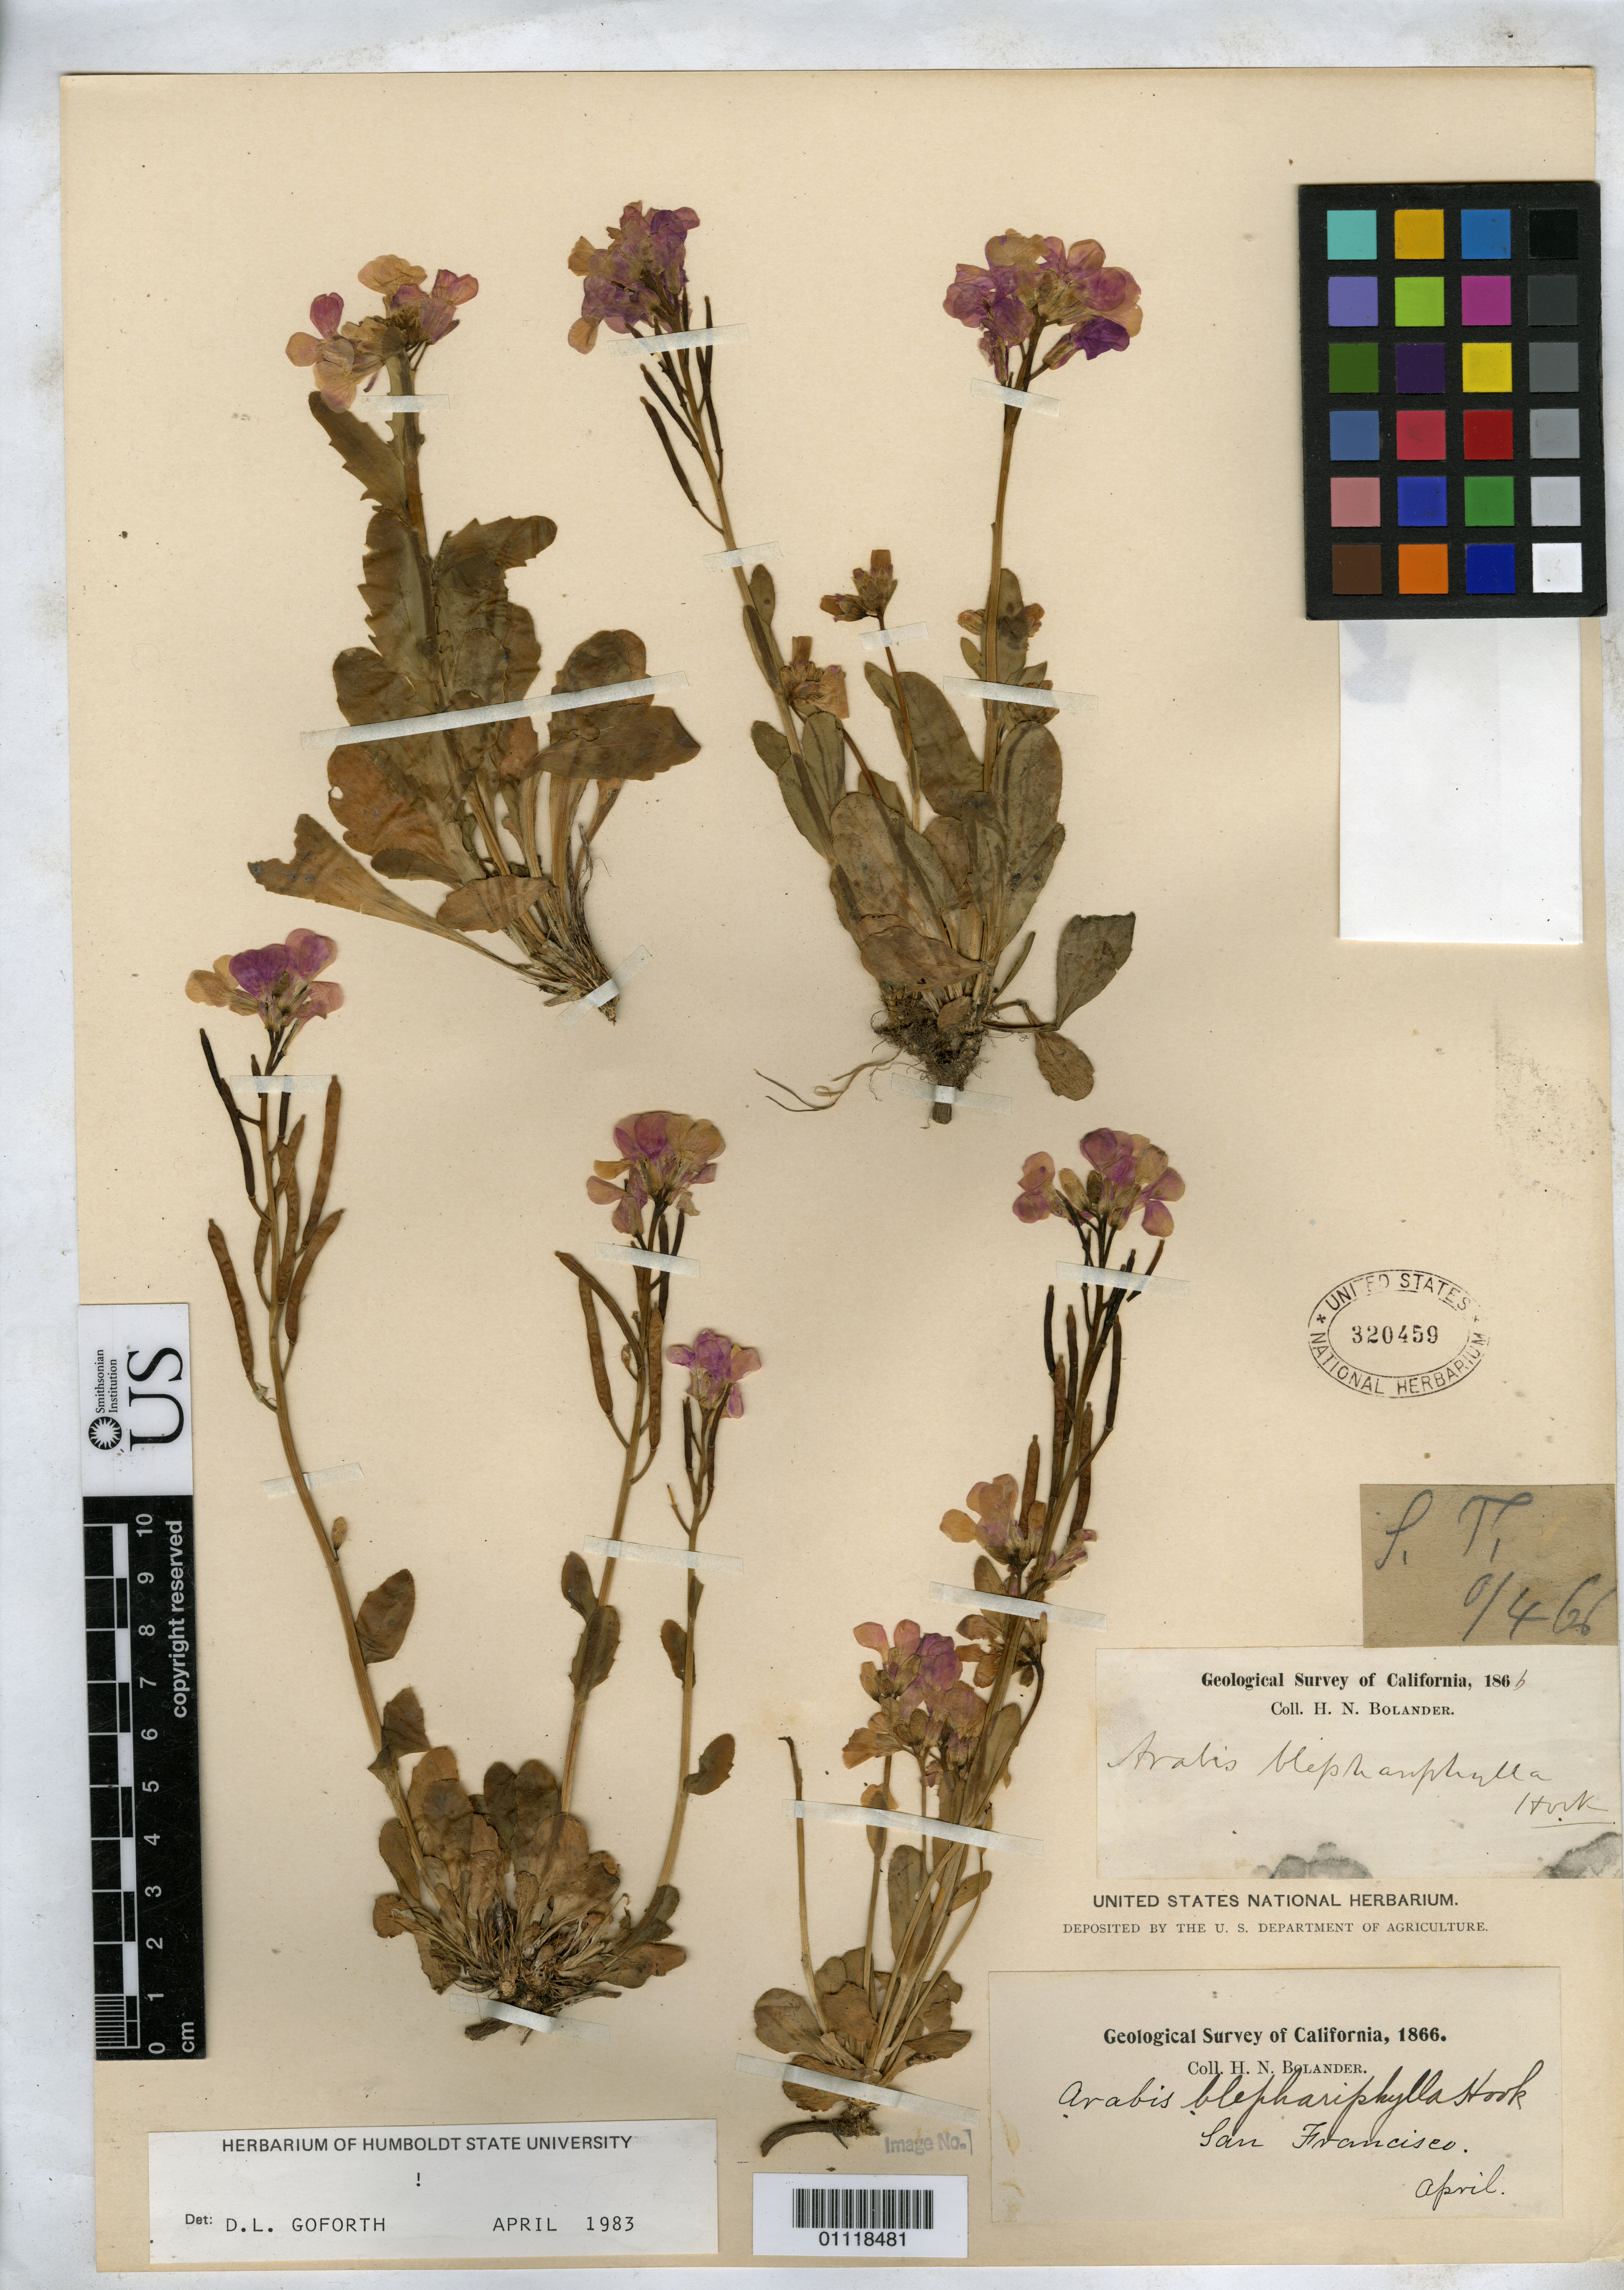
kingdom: Plantae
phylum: Tracheophyta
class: Magnoliopsida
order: Brassicales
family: Brassicaceae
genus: Arabis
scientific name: Arabis blepharophylla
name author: Hook. & Arn.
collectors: H. Bolander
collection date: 1866-04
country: United States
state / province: California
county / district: San Francisco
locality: San Francisco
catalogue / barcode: US 320459